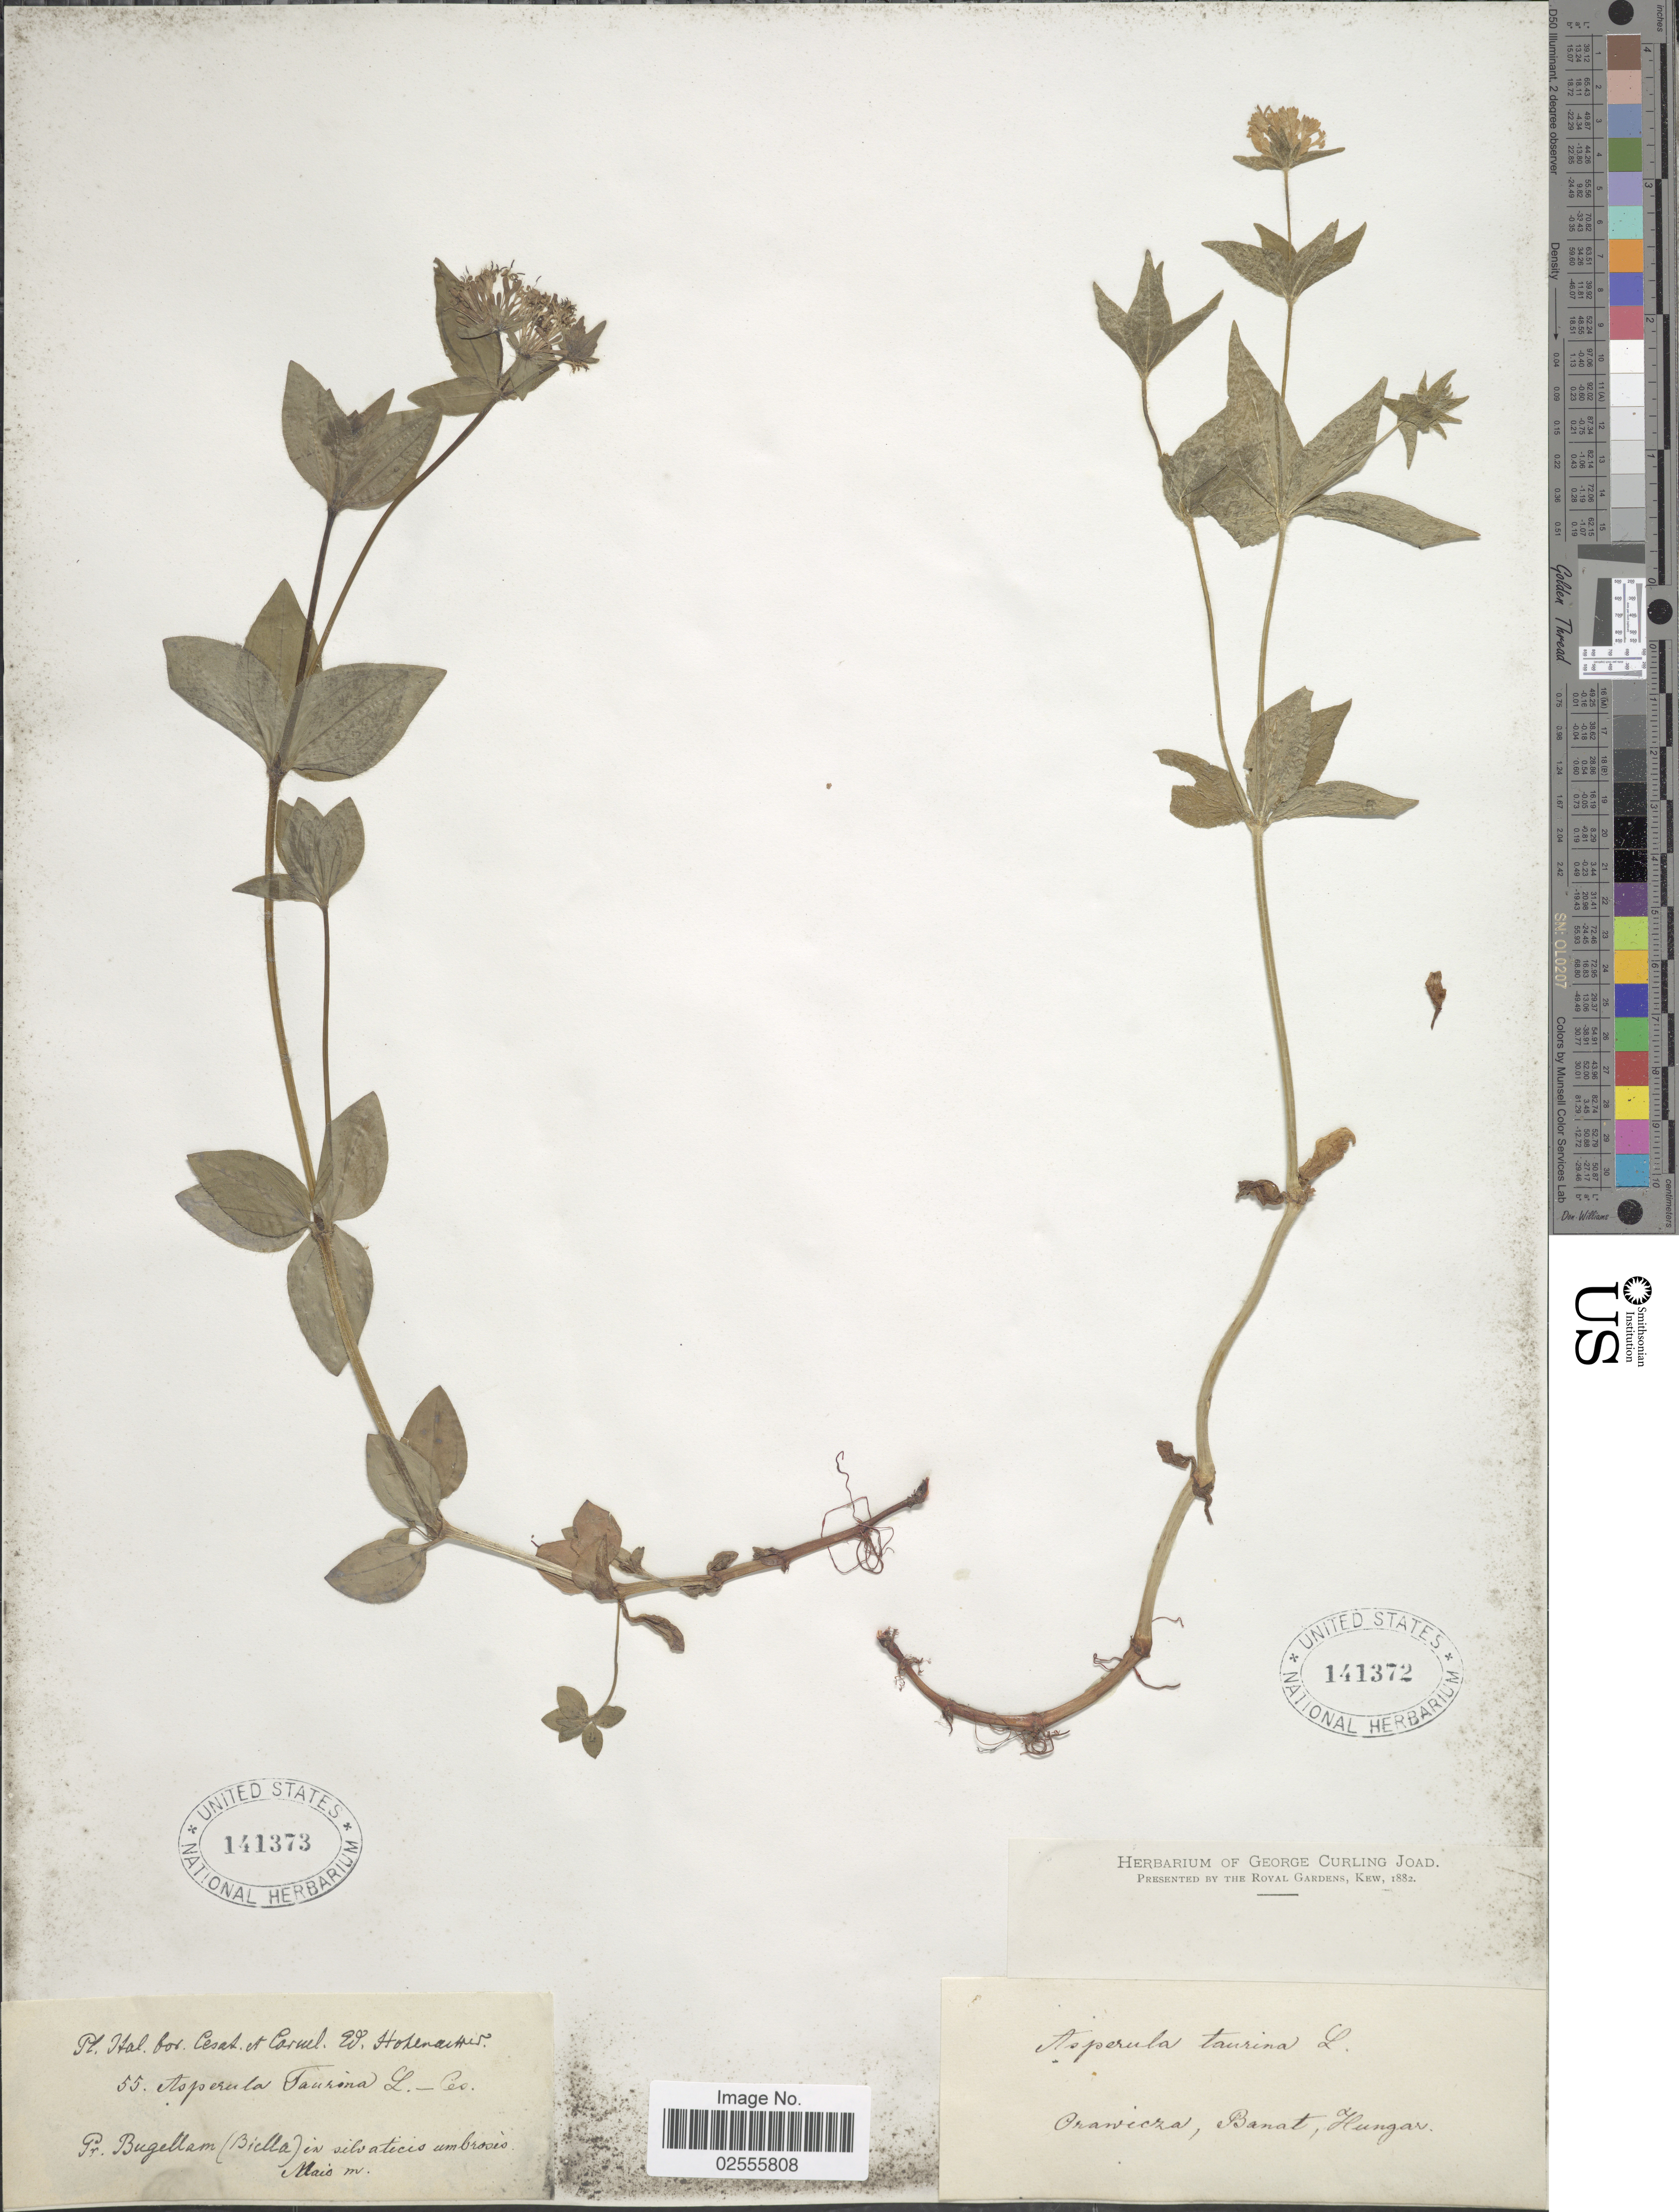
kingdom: Plantae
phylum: Tracheophyta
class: Magnoliopsida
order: Gentianales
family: Rubiaceae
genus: Asperula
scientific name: Asperula taurina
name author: L.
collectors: E. Hohenacker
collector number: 55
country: Italy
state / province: Piedmont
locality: Hal. bor. Cesat et Carnel, Pr. Bugellam (Biella) in silvaticis umbrosis Mais m.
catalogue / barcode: US 141373